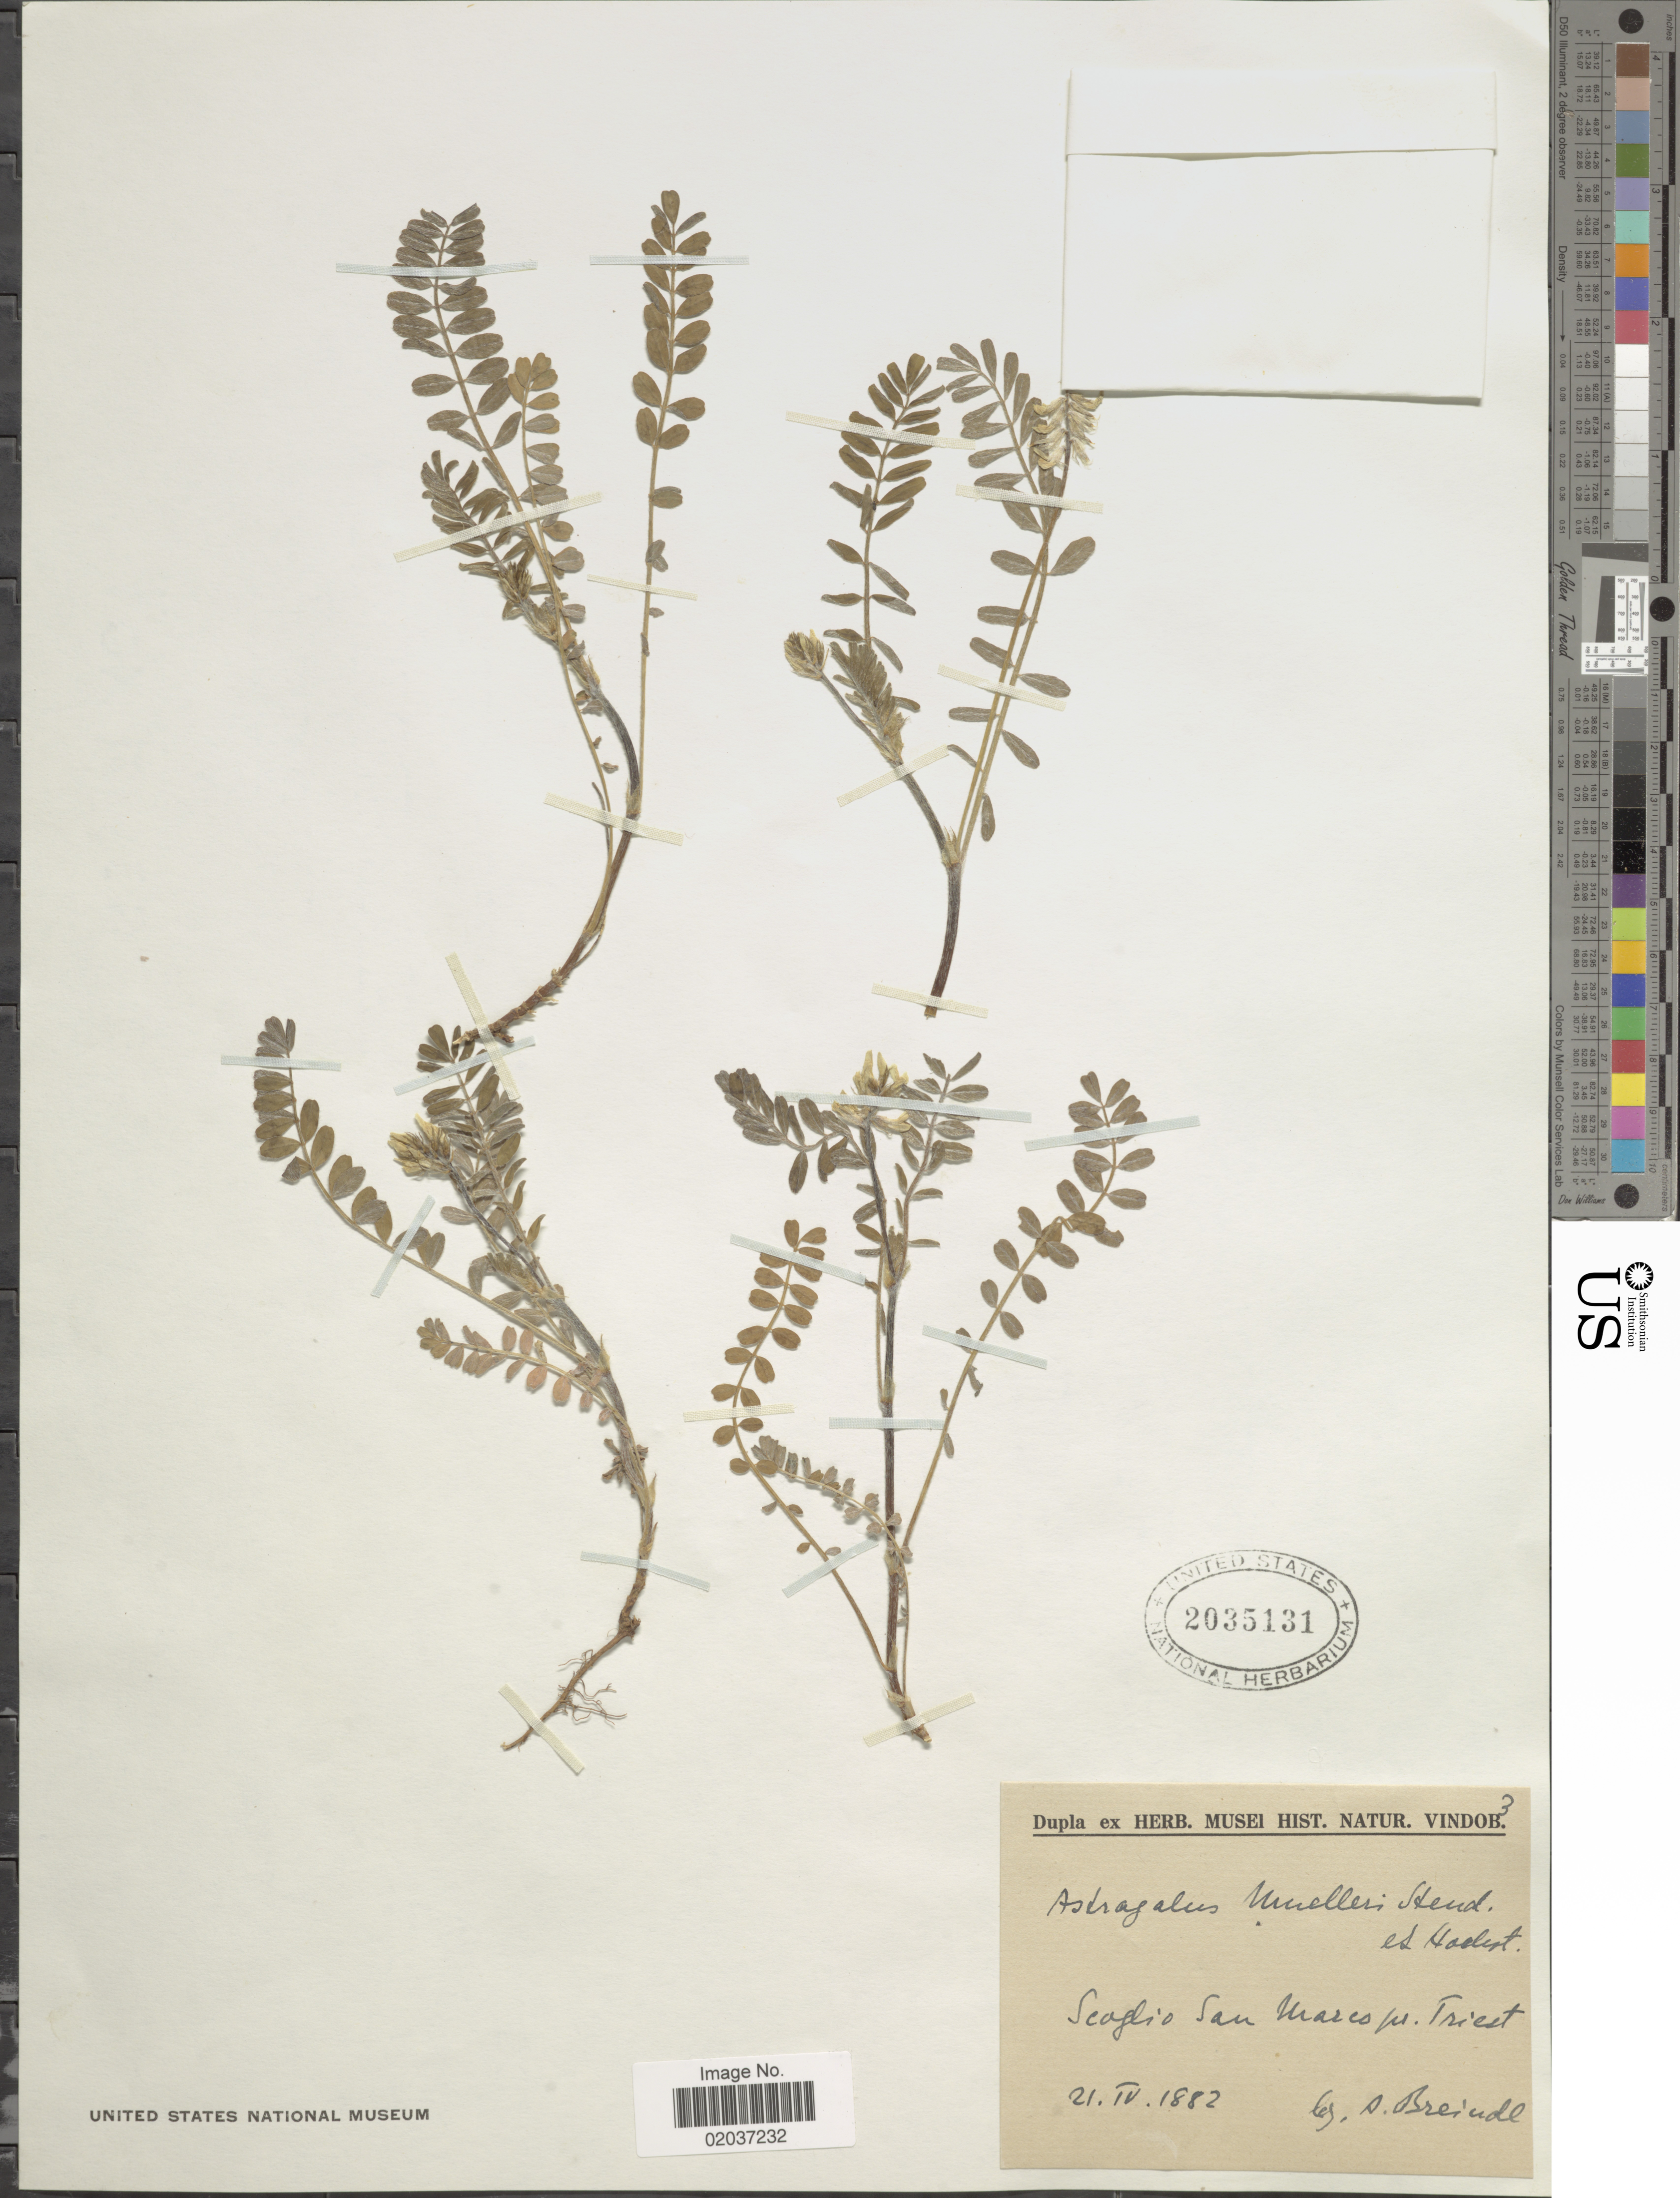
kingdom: Plantae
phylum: Tracheophyta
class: Magnoliopsida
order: Fabales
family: Fabaceae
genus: Astragalus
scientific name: Astragalus muelleri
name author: Steud. & Hochst.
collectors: A. Breindl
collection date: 1882-04-21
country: Italy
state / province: Friuli-Venezia Giulia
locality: Scoglio San Marco pr. Triest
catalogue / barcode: US 2035131